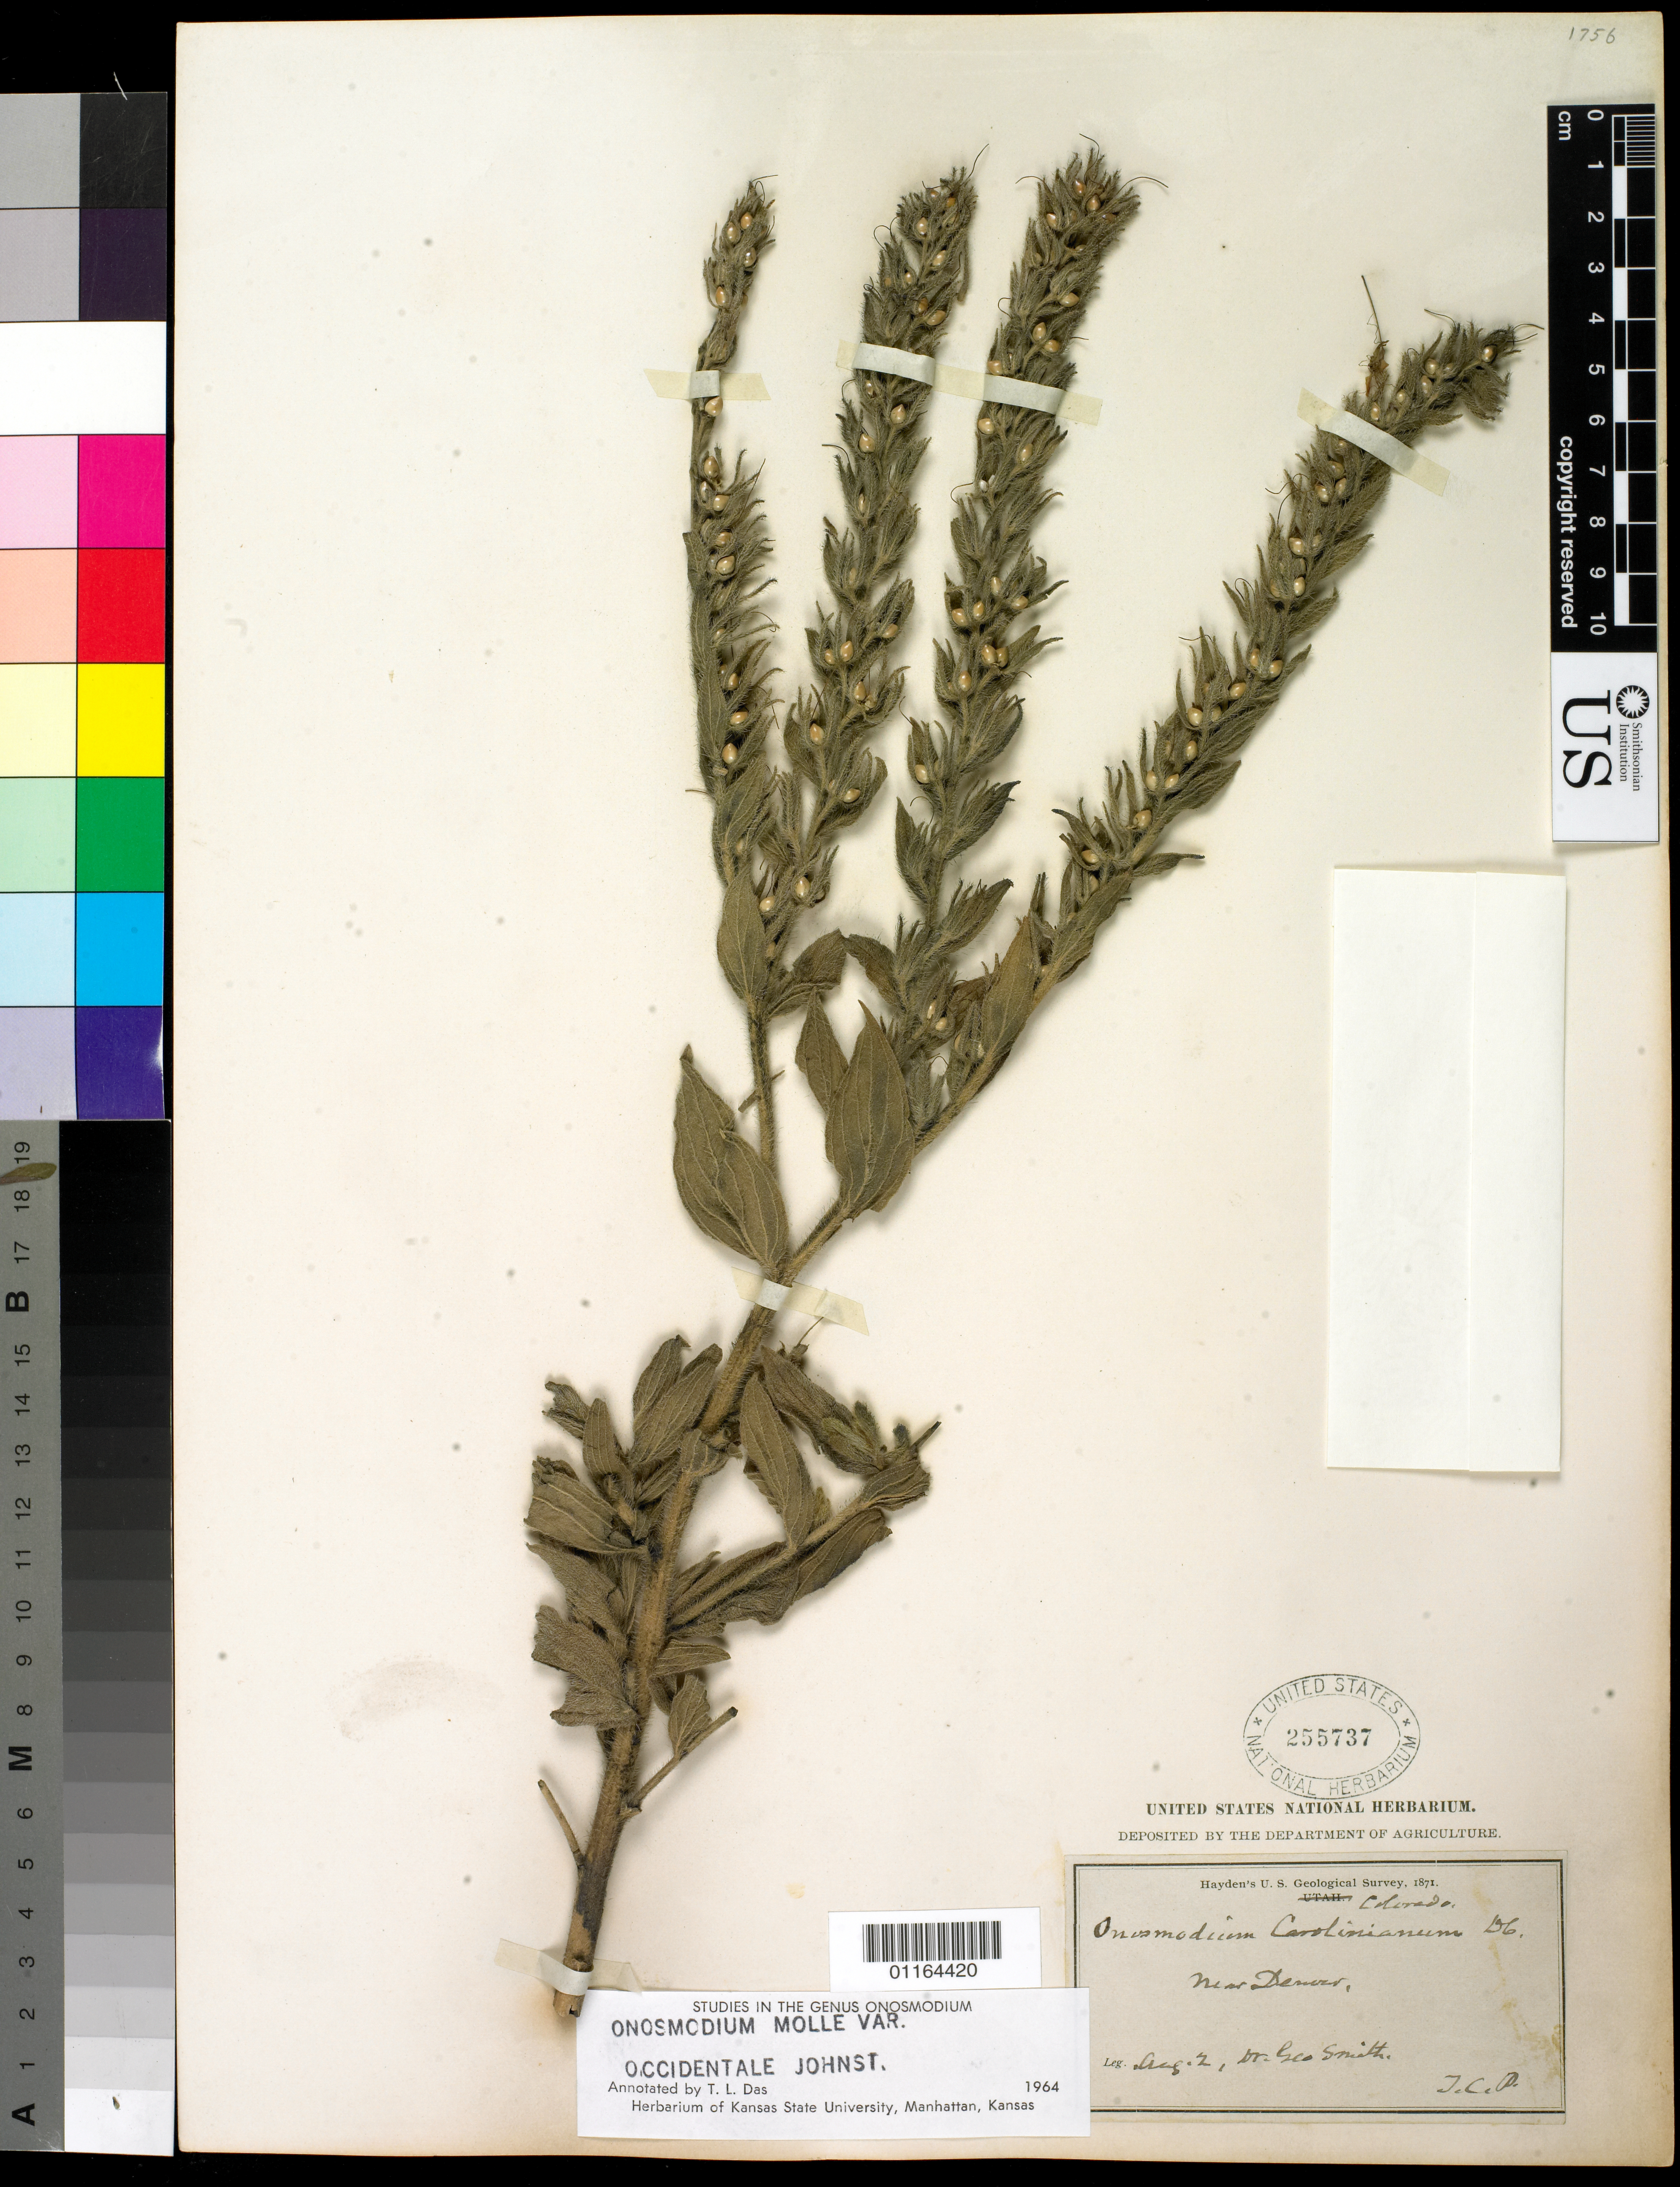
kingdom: Plantae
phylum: Tracheophyta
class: Magnoliopsida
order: Boraginales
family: Boraginaceae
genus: Onosmodium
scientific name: Onosmodium molle var. occidentale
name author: (Mack.) I.M. Johnst.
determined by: Das, T. L.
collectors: G. Smith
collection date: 1871-08-02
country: United States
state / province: Colorado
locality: near Denver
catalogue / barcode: US 255737